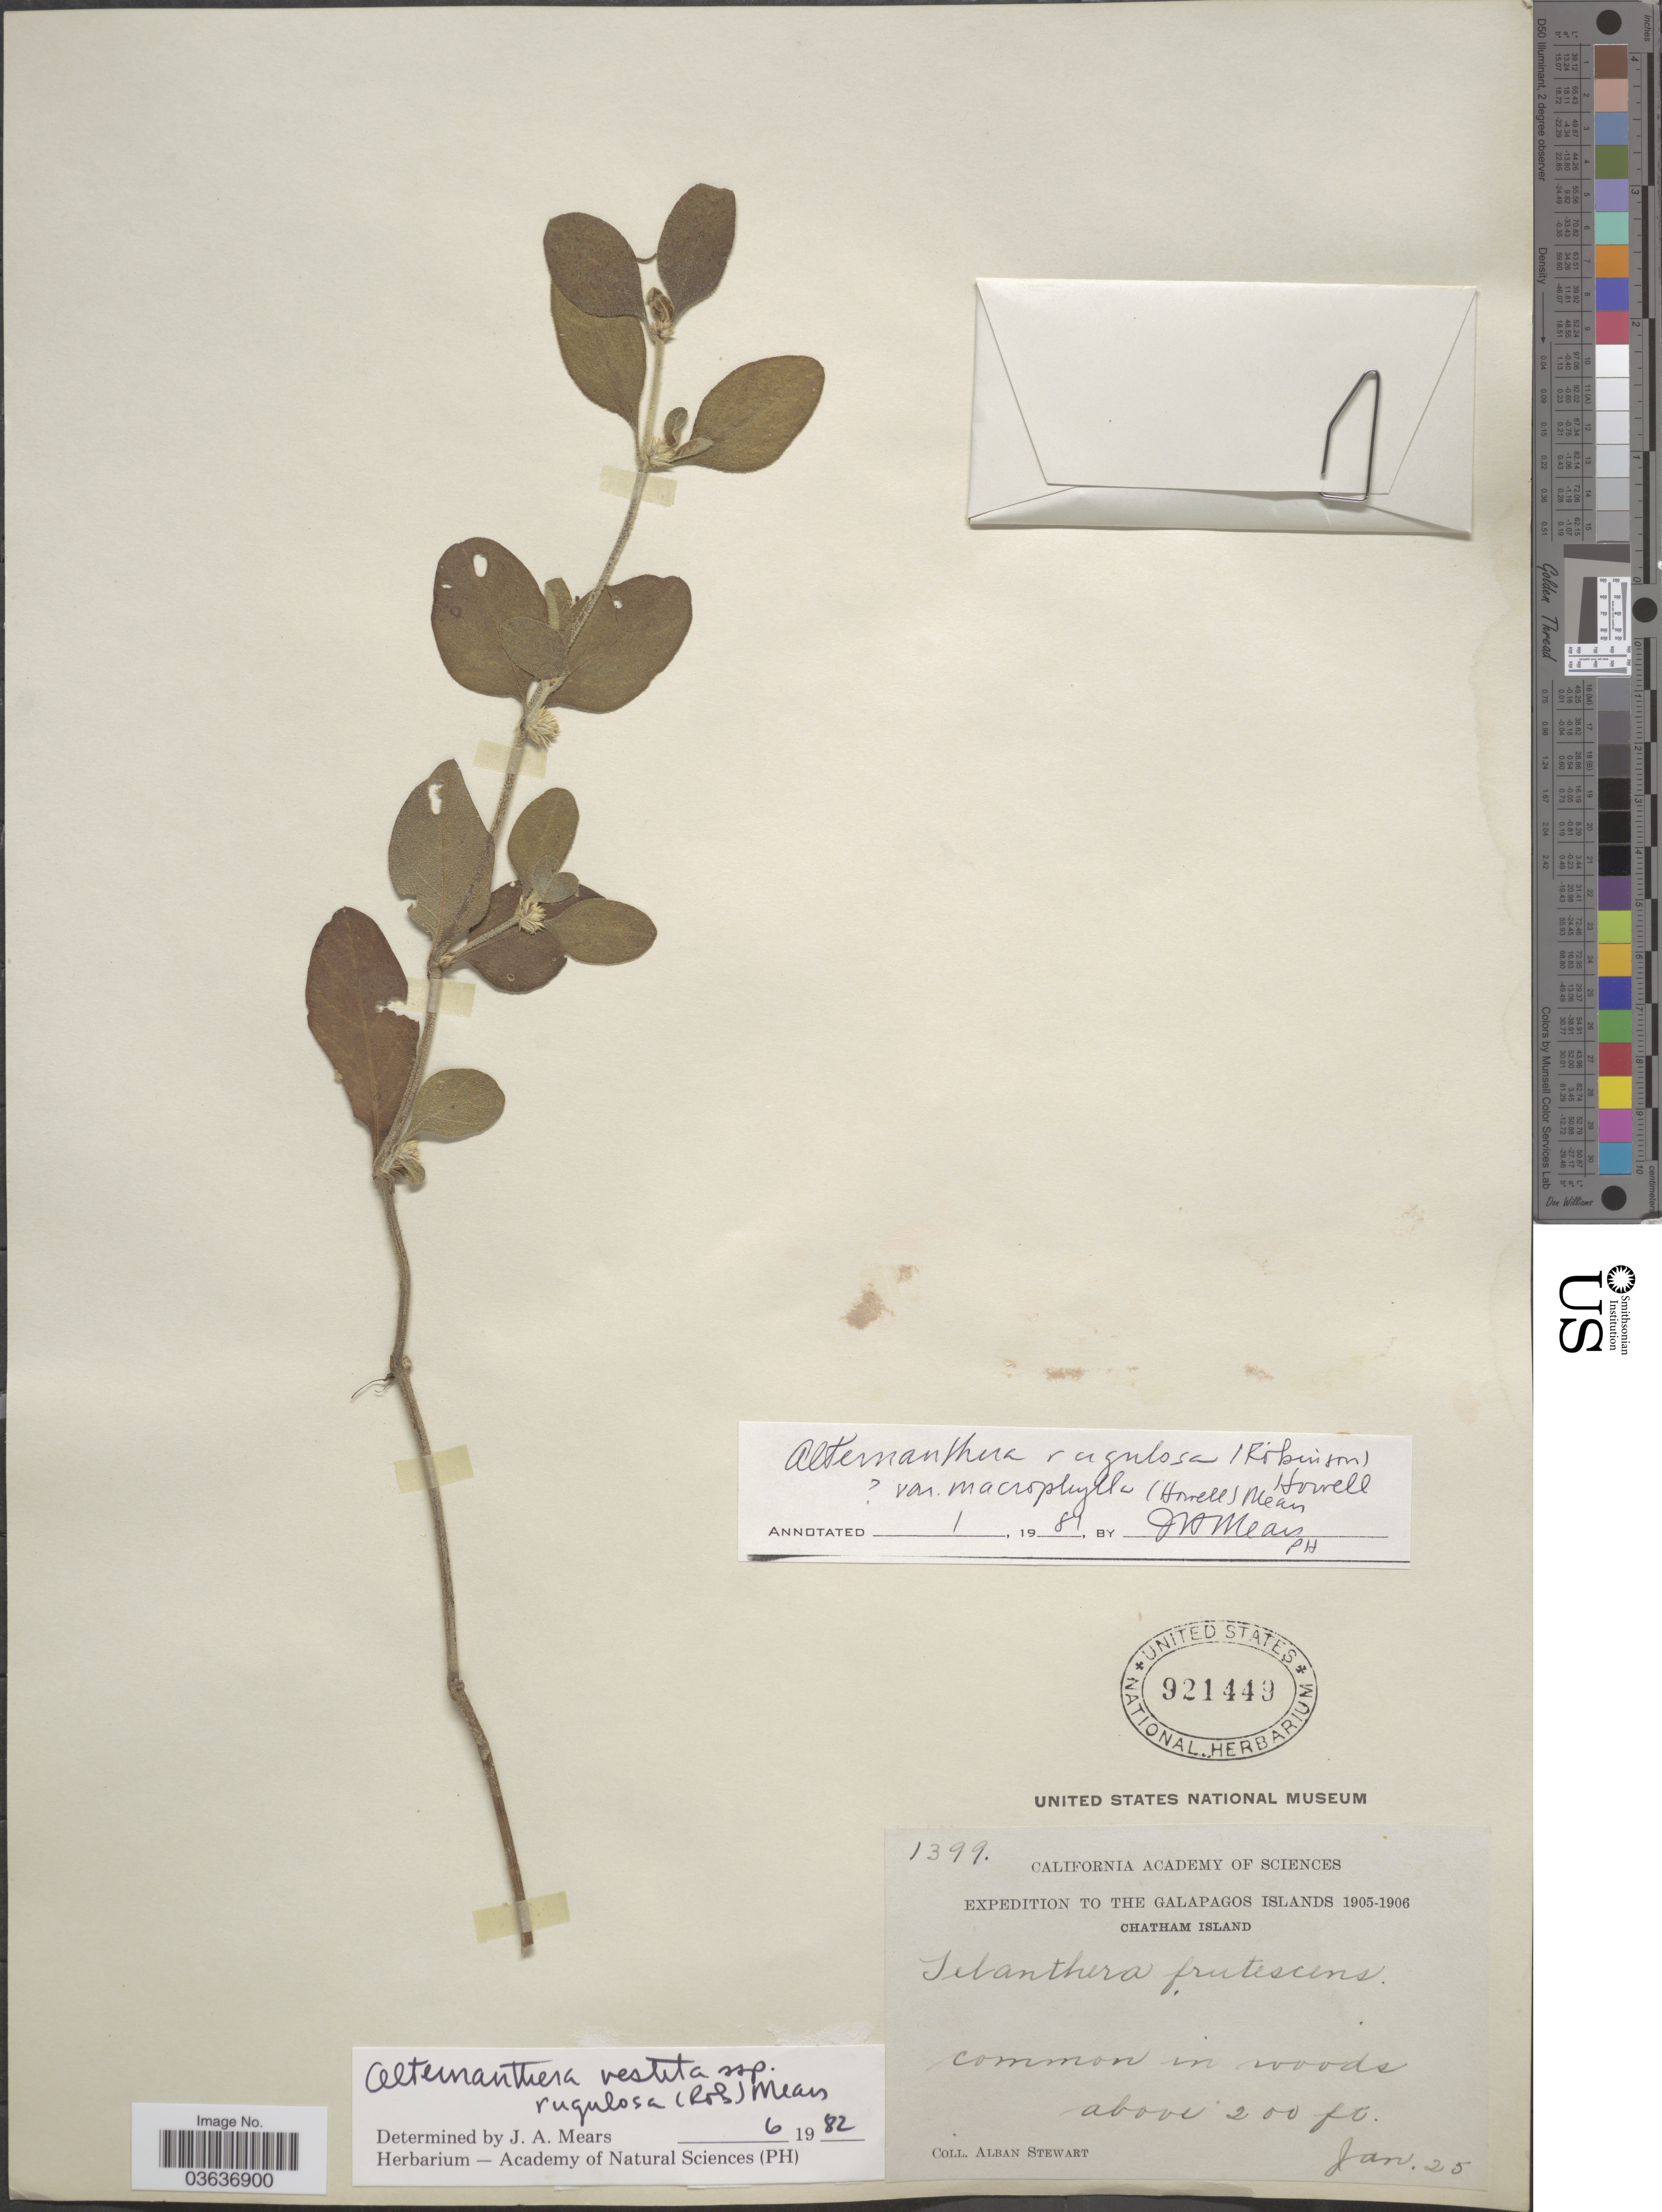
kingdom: Plantae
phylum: Tracheophyta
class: Magnoliopsida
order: Caryophyllales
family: Amaranthaceae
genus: Alternanthera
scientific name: Alternanthera vestita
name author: (Andersson) J.T. Howell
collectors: A. Stewart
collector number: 1399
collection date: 1905-01-25/1906-01-25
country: Ecuador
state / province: Colón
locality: The Galapagos Islands. Chatham Island.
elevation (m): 61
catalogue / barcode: US 921449